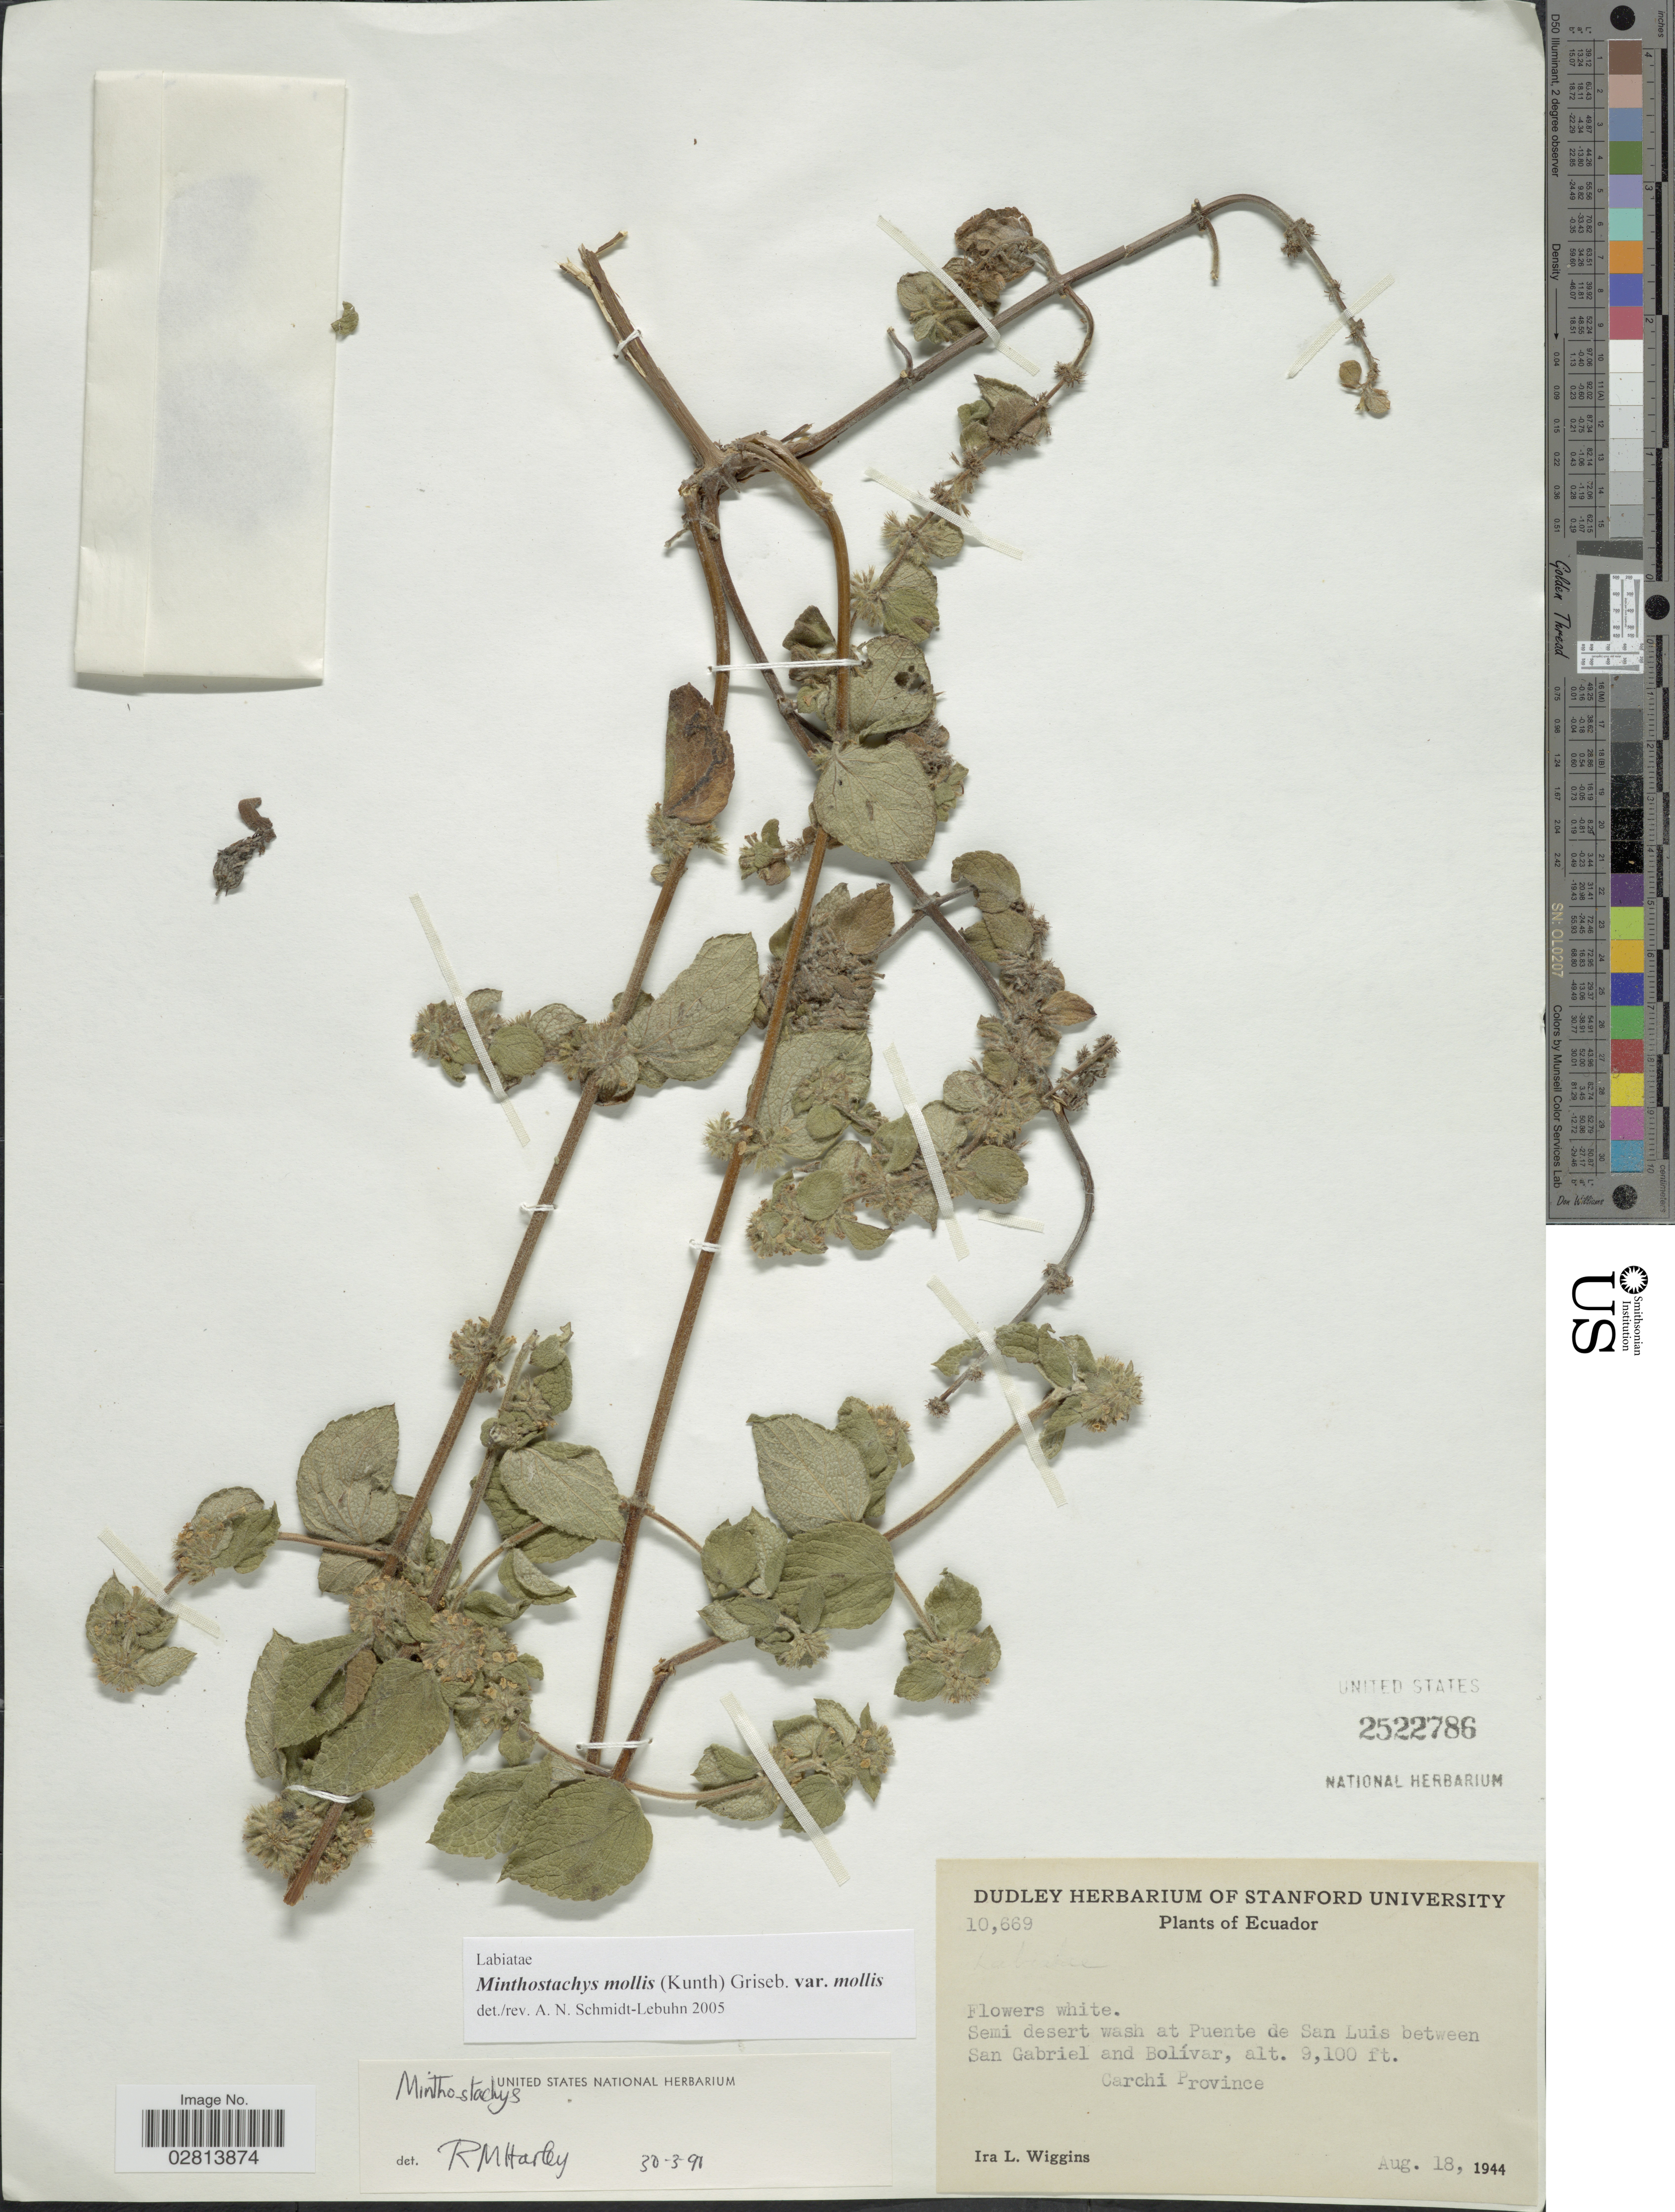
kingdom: Plantae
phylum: Tracheophyta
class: Magnoliopsida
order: Lamiales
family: Lamiaceae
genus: Minthostachys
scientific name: Minthostachys mollis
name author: (Kunth) Griseb.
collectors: I. L. Wiggins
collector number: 10669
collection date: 1944-08-18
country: Ecuador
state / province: Carchi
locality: Semi desert wash at Puente de San Luis between San Gabriel and Bolívar, Carchi Province.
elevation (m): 2774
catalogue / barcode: US 2522786